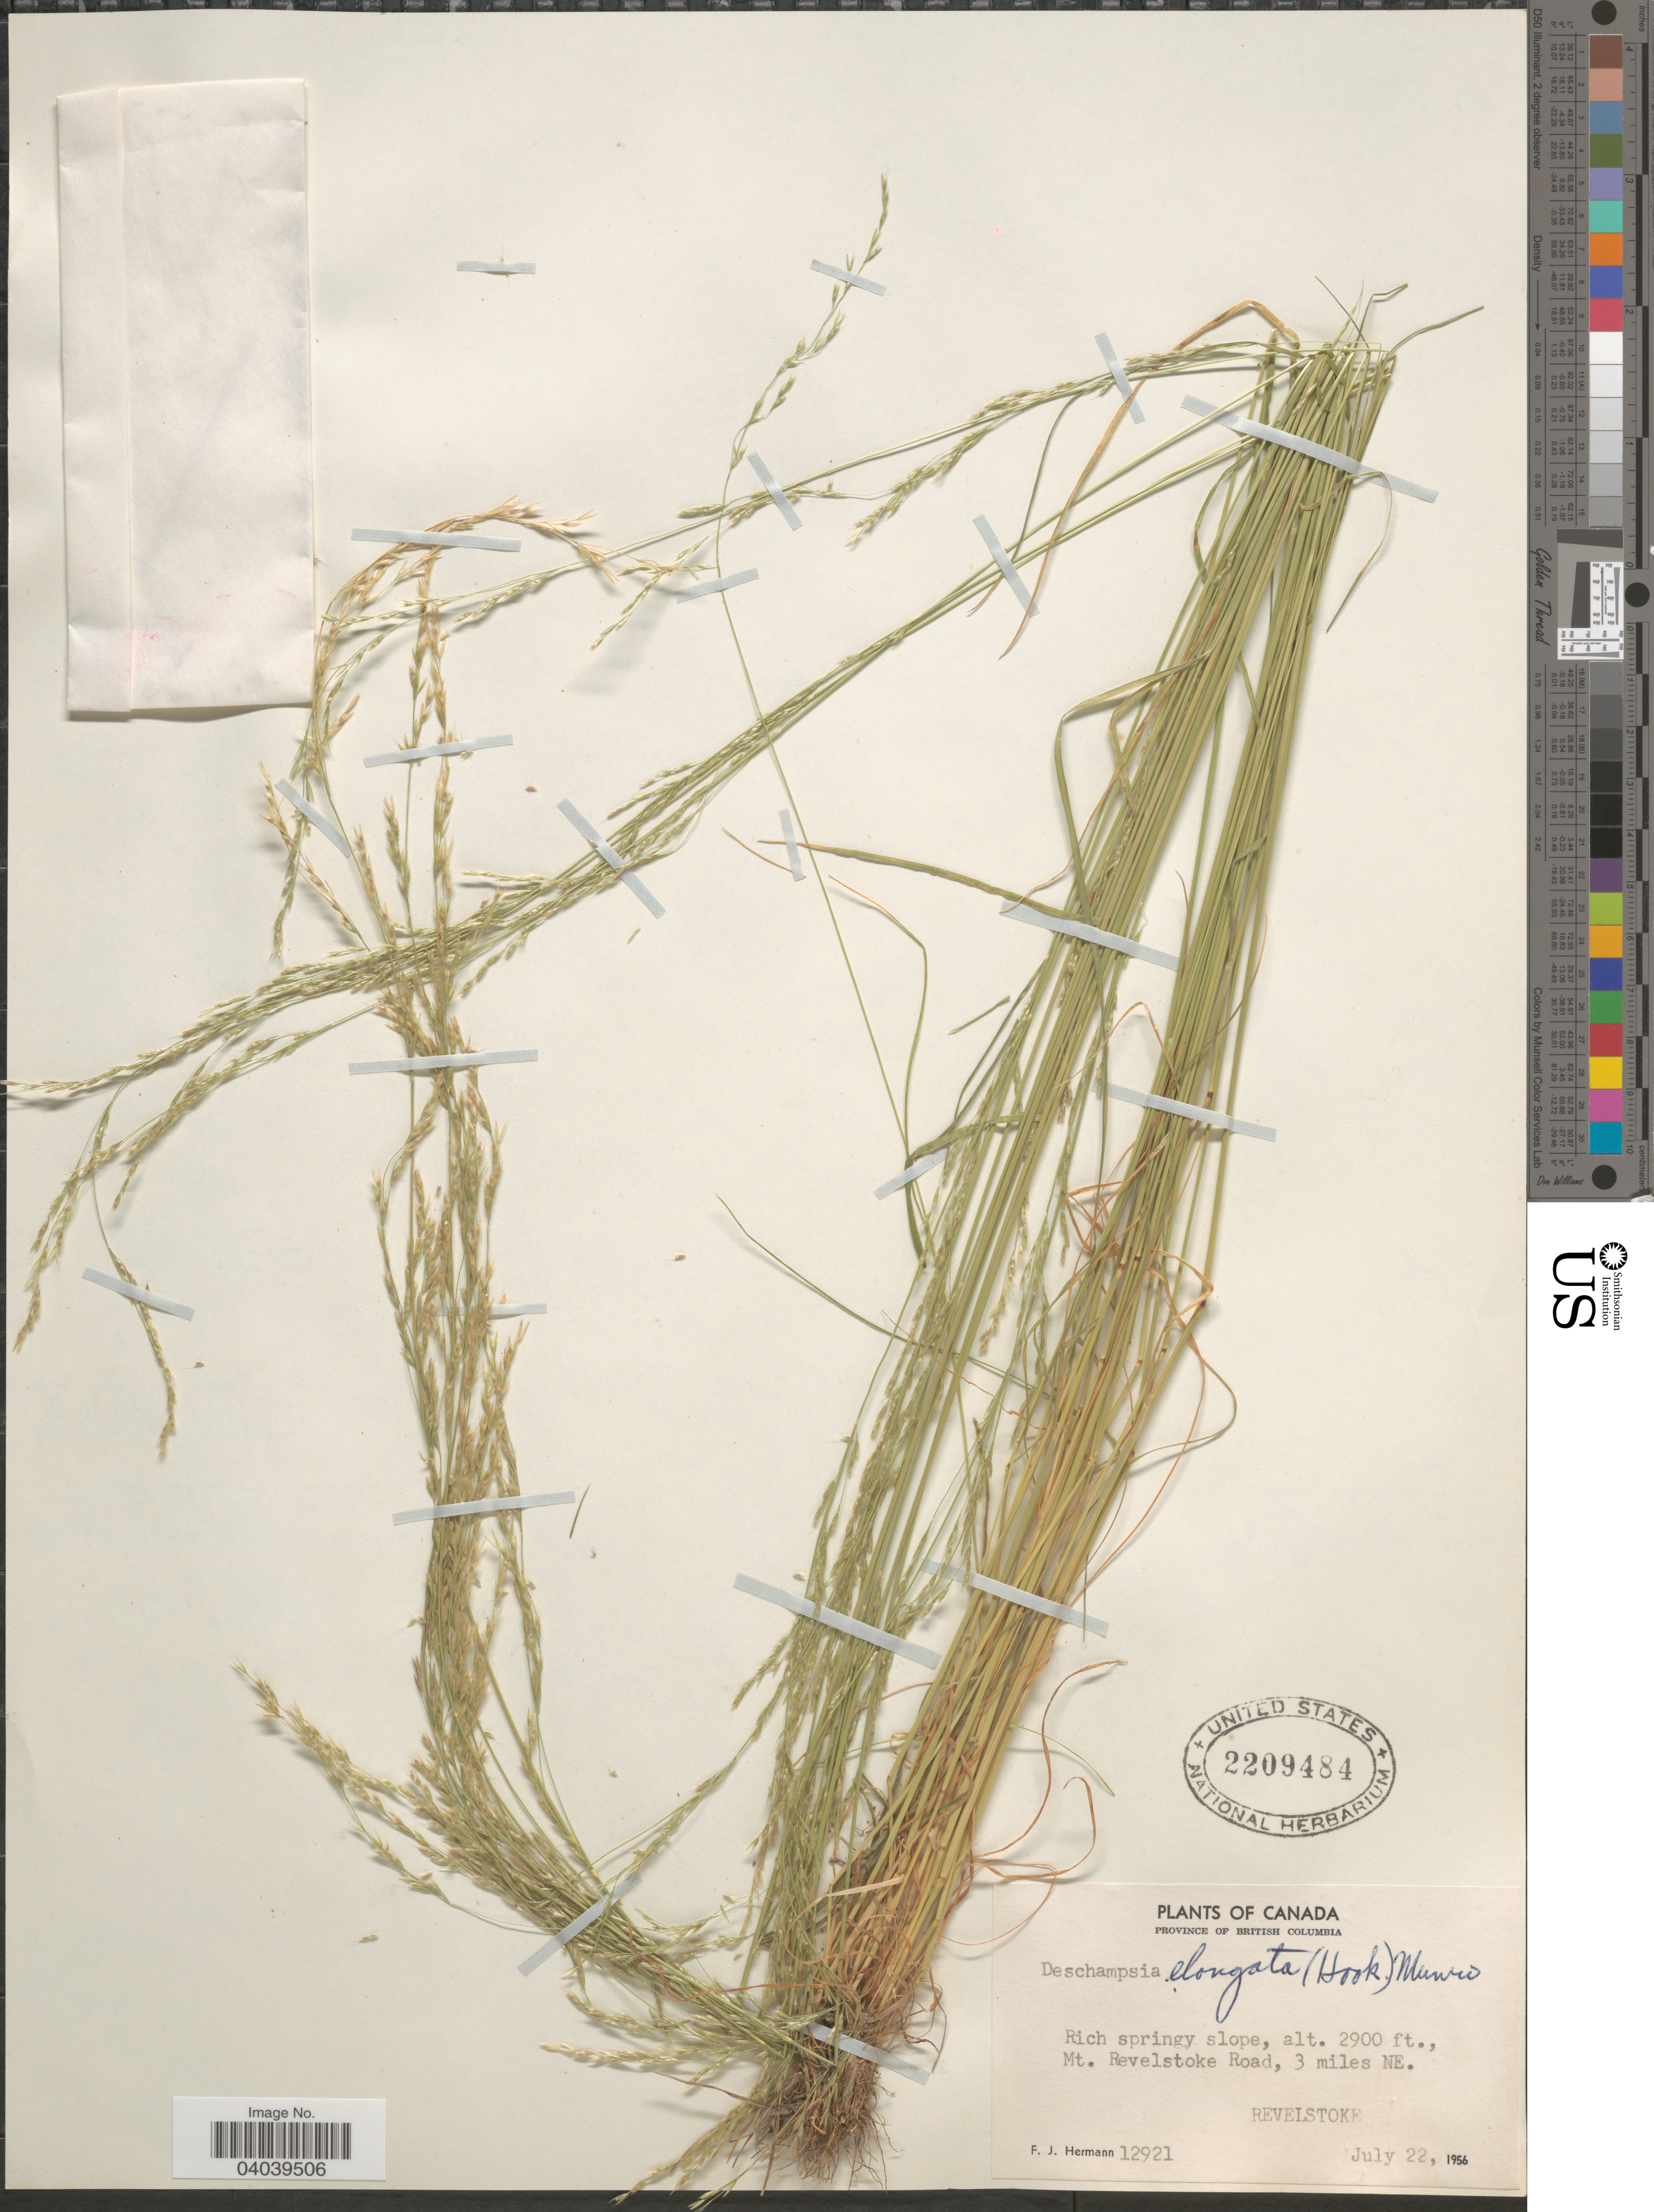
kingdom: Plantae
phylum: Tracheophyta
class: Liliopsida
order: Poales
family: Poaceae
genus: Deschampsia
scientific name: Deschampsia elongata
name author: (Hook.) Munro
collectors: F. J. Hermann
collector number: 12921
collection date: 1956-07-22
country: Canada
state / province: British Columbia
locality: Rich springy slope, Mt. Revelstoke Road, 3 miles NE. Revelstoke.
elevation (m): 884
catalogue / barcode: US 2209484